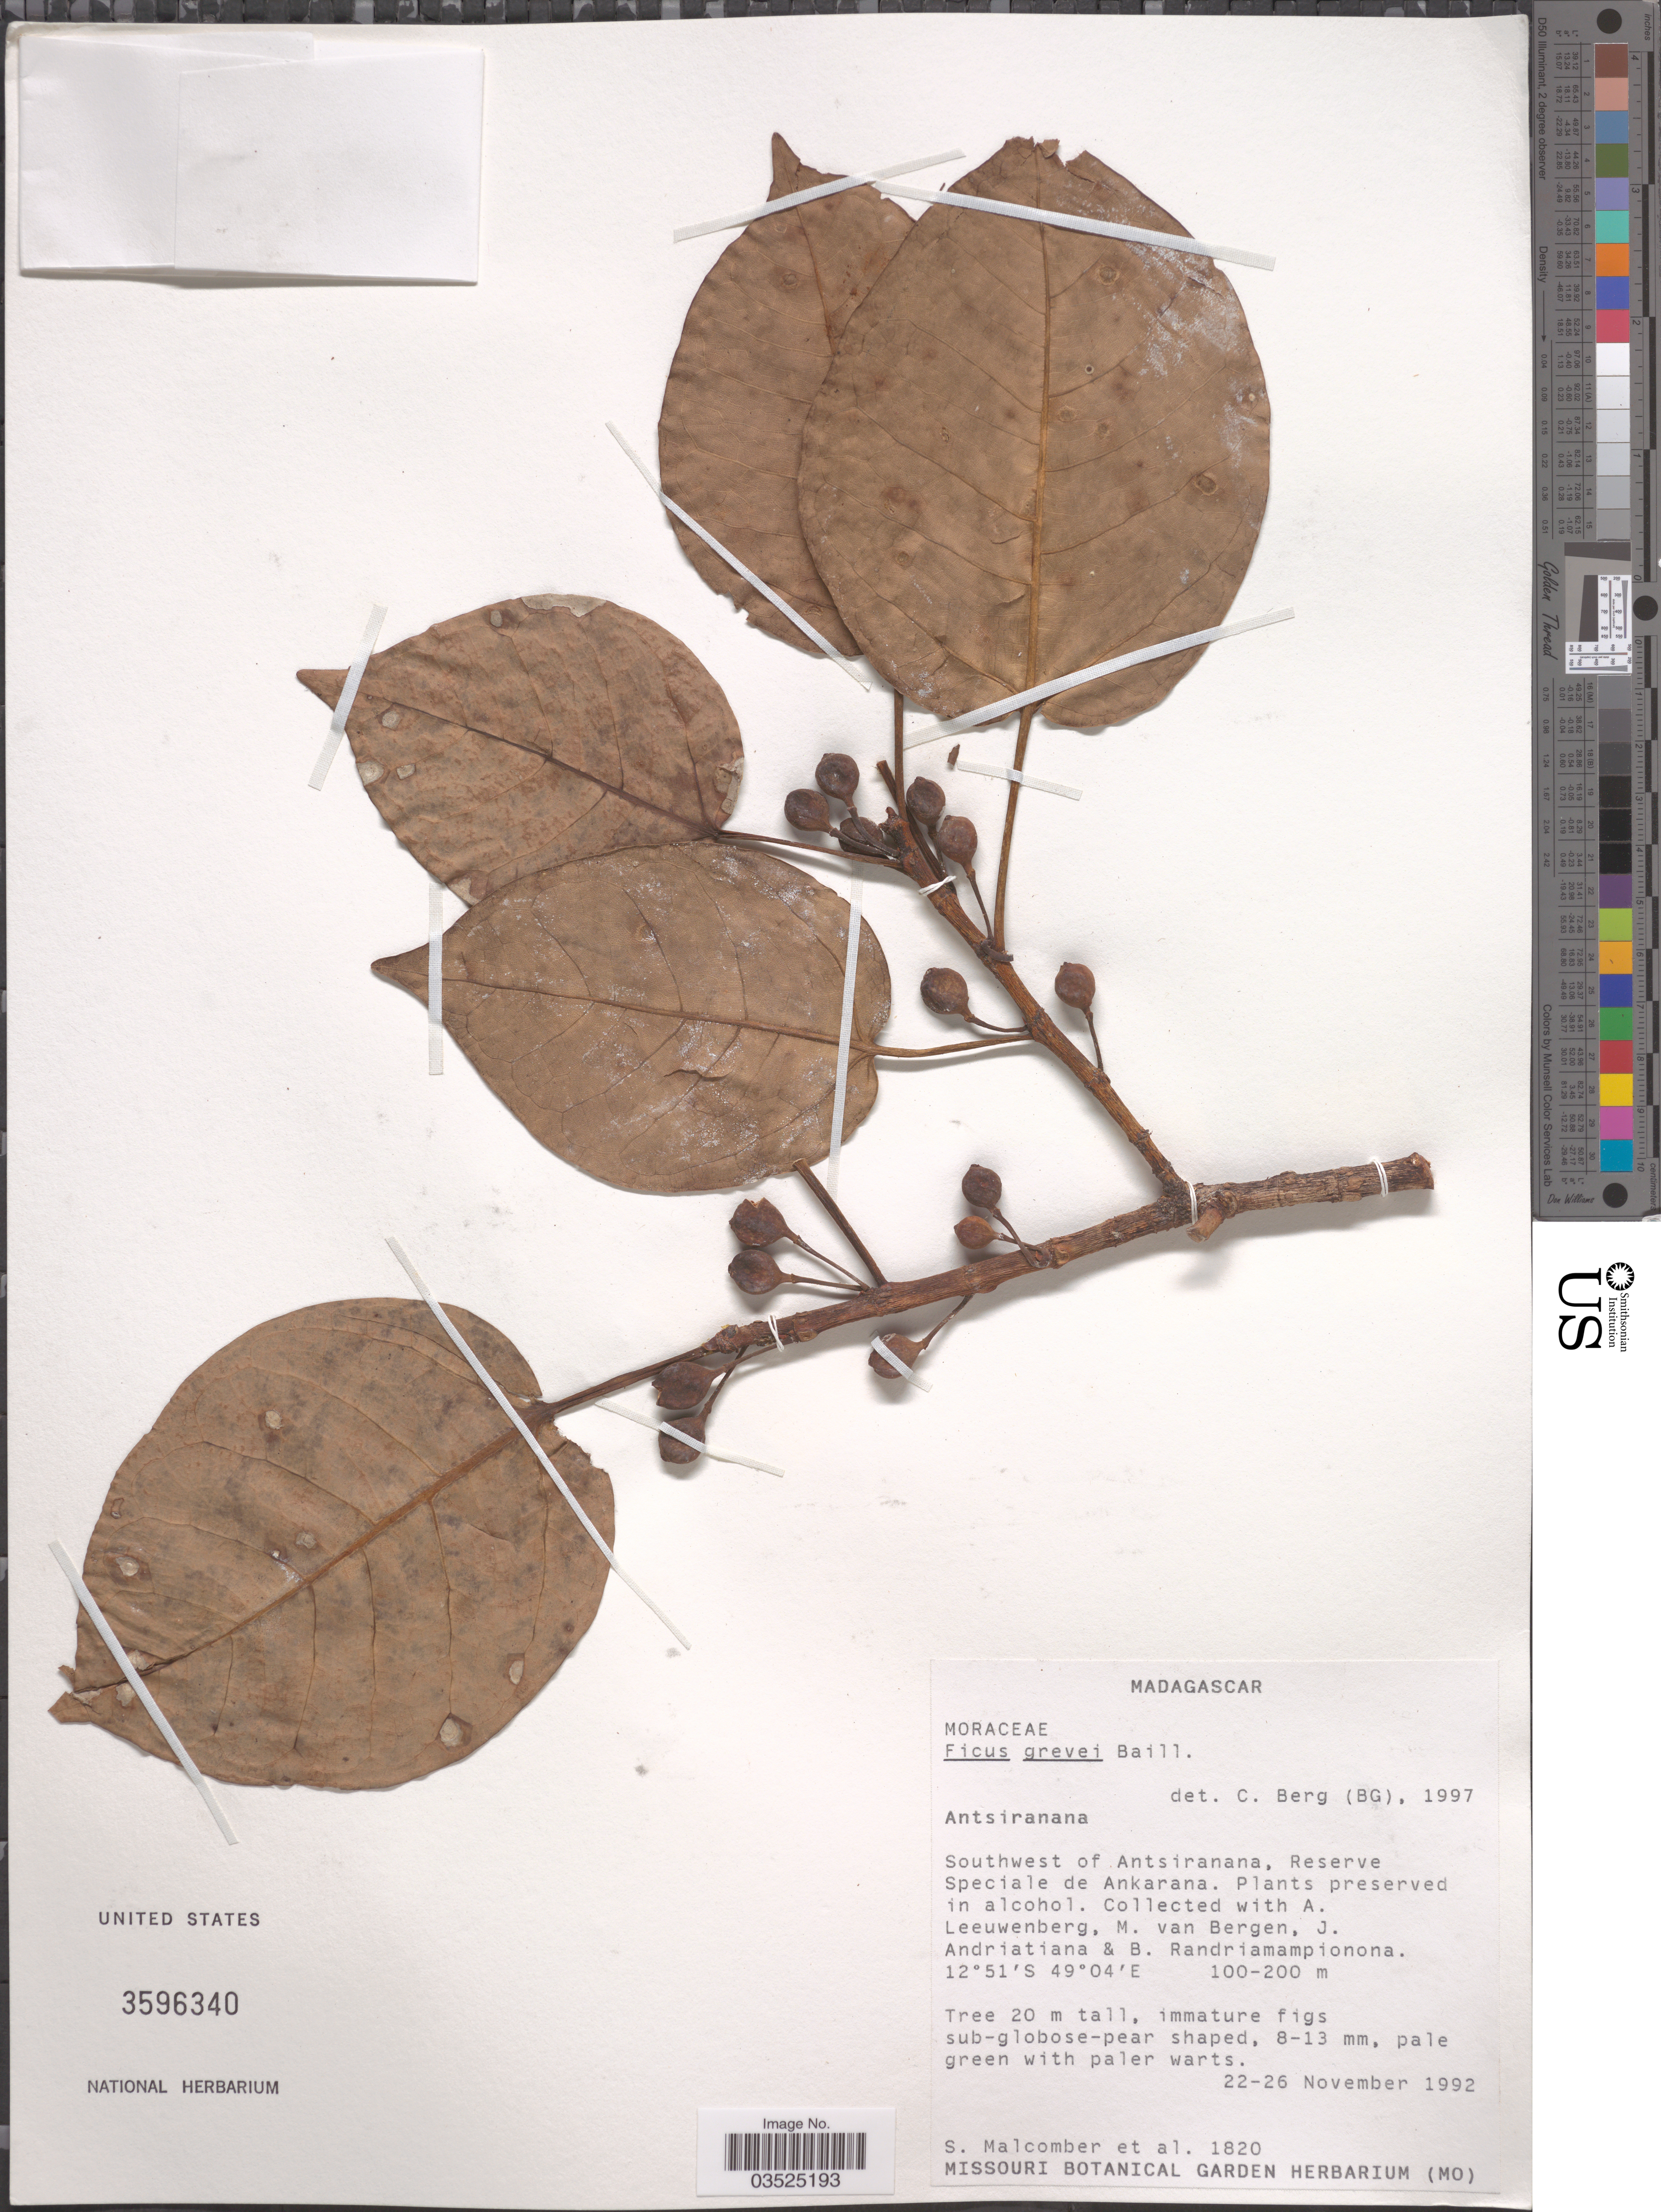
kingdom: Plantae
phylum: Tracheophyta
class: Magnoliopsida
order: Rosales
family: Moraceae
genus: Ficus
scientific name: Ficus grevei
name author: Baill.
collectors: S. T. Malcomber, A. Leeuwenberg, M. van Bergen, J. Andriatiana & B. Randriamampionona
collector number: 1820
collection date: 1992-11-22/1992-11-26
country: Madagascar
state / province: Diana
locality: Southwest of Antsiranana, Reserve Speciale de Ankarana.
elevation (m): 100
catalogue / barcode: US 3596340